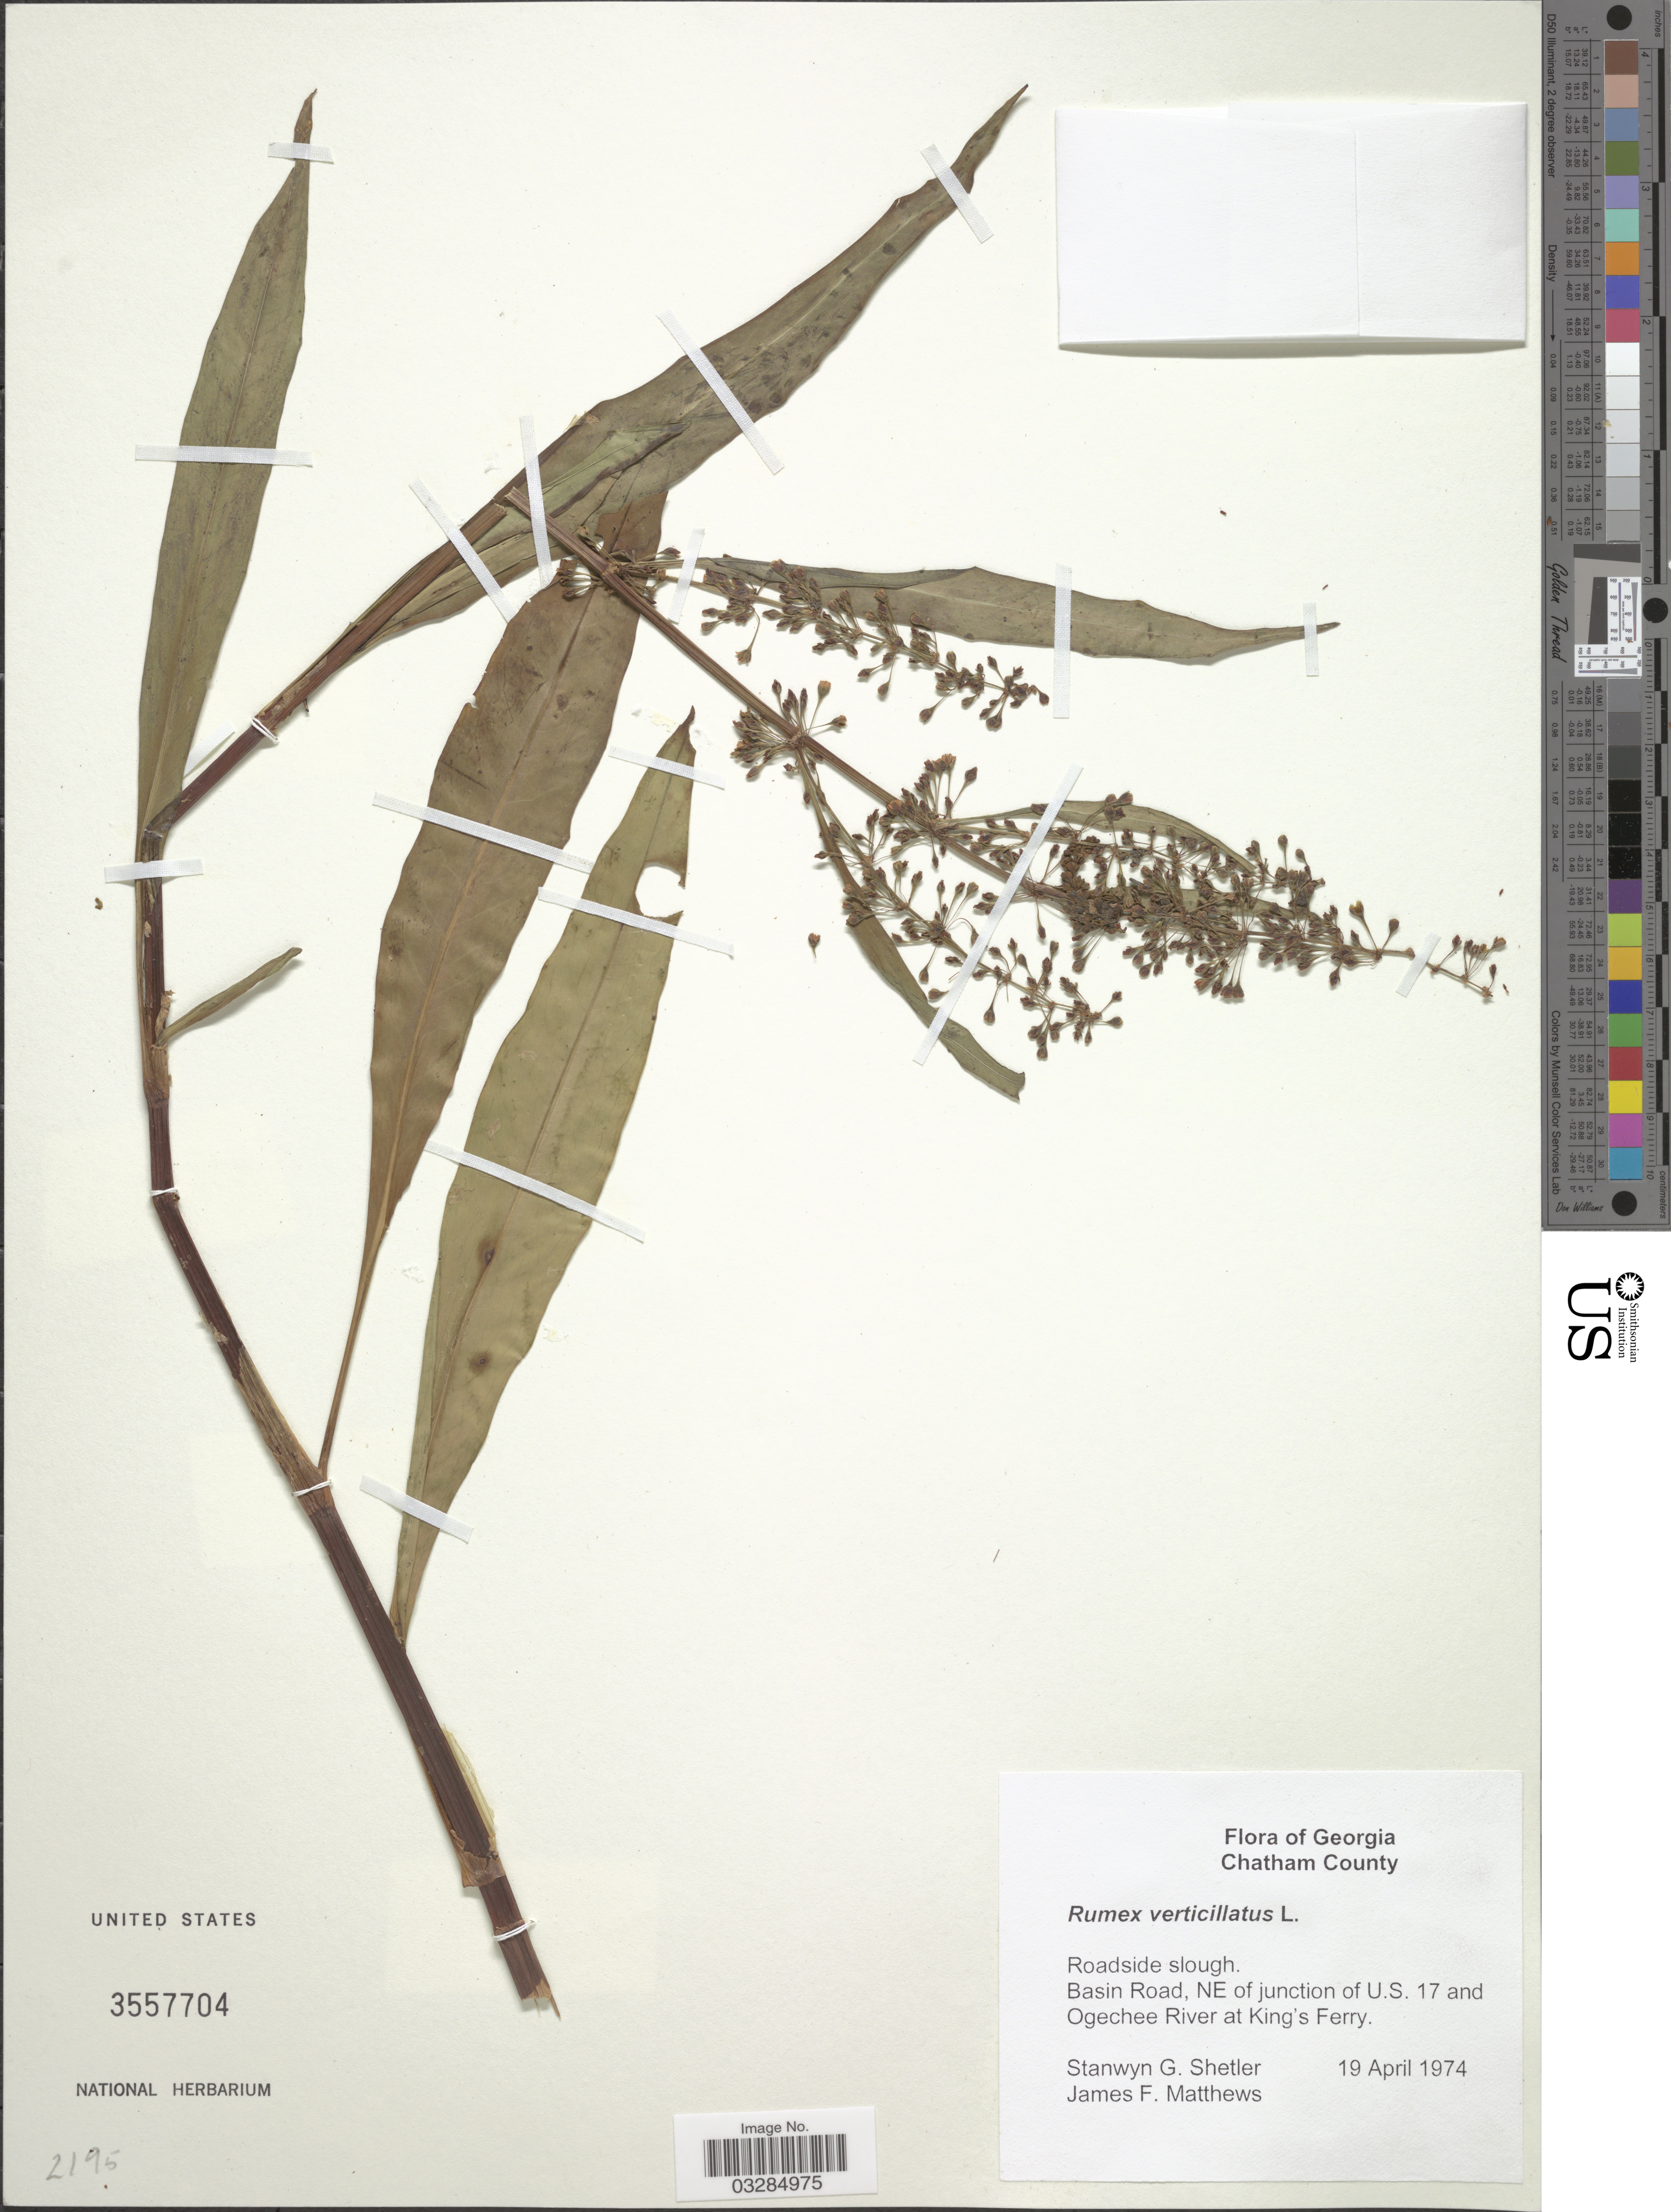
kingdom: Plantae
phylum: Tracheophyta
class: Magnoliopsida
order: Caryophyllales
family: Polygonaceae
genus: Rumex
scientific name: Rumex verticillatus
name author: L.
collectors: S. Shetler & J. F. Mathews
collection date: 1974-04-19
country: United States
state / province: Georgia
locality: Chatham County. Basin Road, NE of junction of U.S. 17 and Ogechee River at King's Ferry.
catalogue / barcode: US 3557704